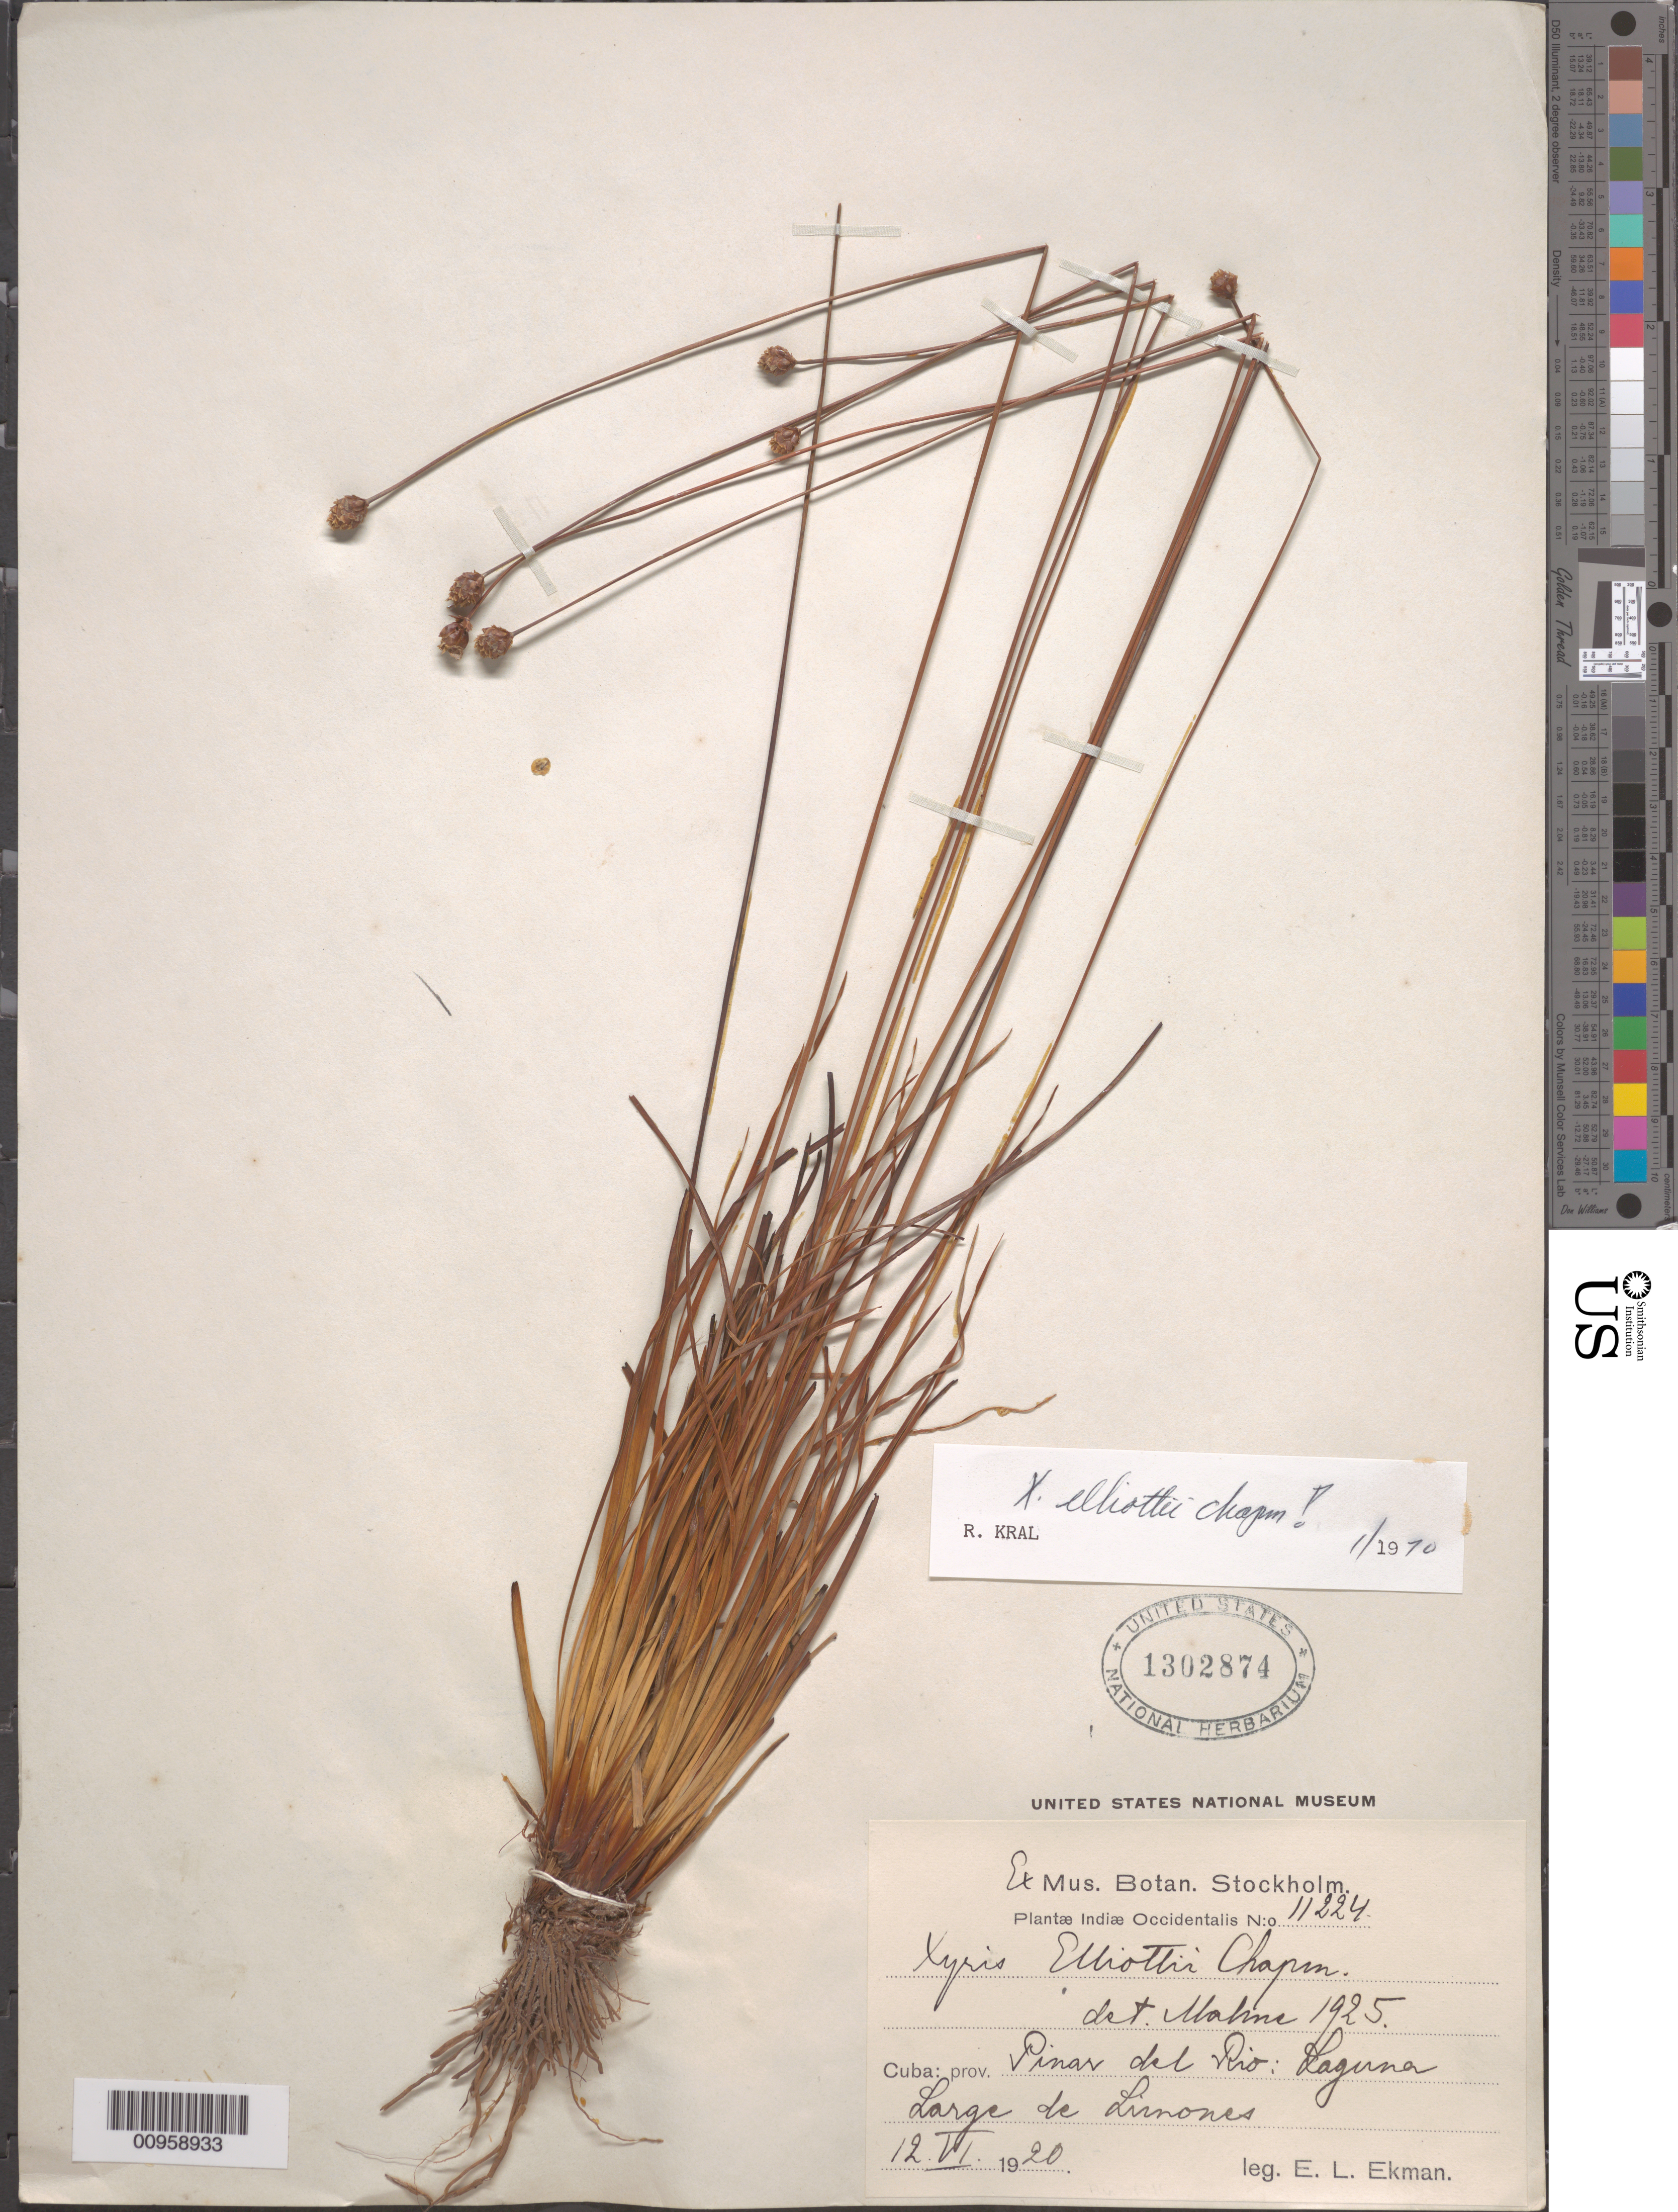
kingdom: Plantae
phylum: Tracheophyta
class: Liliopsida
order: Poales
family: Xyridaceae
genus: Xyris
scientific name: Xyris elliottii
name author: Chapm.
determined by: Kral, Robert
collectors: E. L. Ekman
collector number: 11224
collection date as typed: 12 Jun 1920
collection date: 1920-06-12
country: Cuba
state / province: Pinar del Rio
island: Cuba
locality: Laguna Larga de Limones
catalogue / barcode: US 1302874